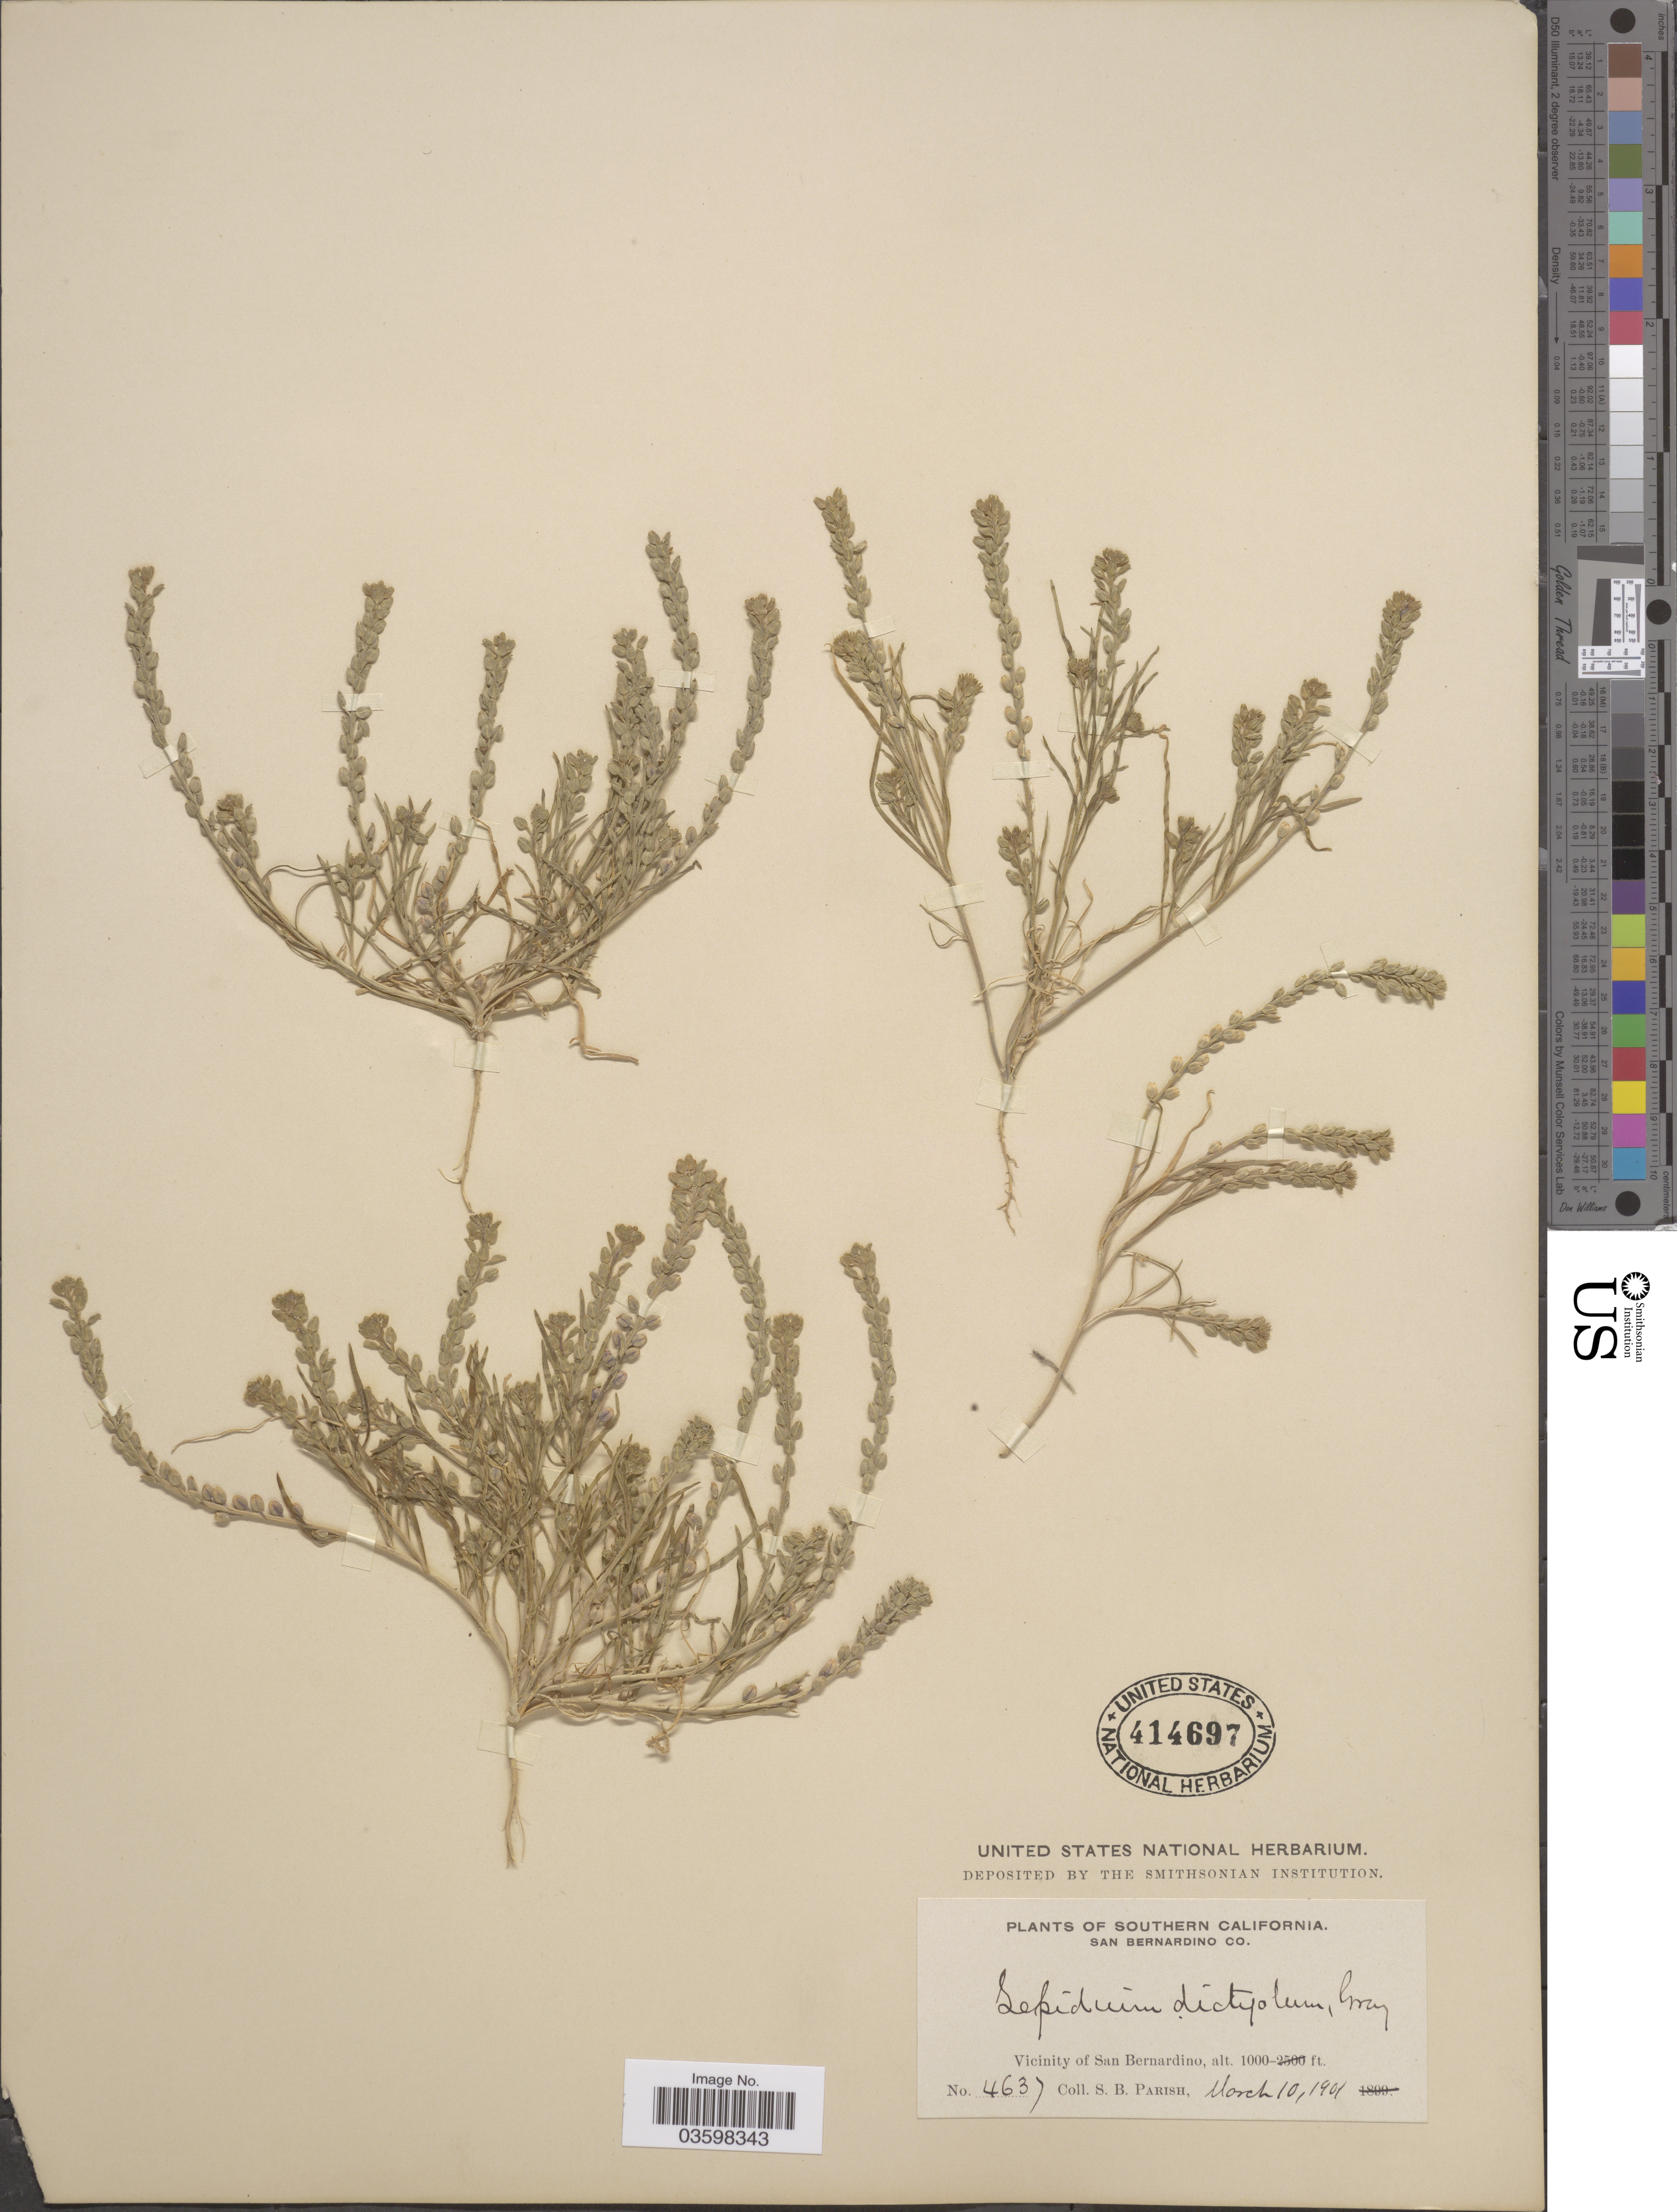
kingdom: Plantae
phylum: Tracheophyta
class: Magnoliopsida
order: Brassicales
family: Brassicaceae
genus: Lepidium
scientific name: Lepidium dictyotum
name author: A. Gray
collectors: S. B. Parish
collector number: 4637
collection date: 1901-03-10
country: United States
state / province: California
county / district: San Bernardino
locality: Southern California. San Bernardino Co. Vicinity of San Bernardino.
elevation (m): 305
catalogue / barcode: US 414697